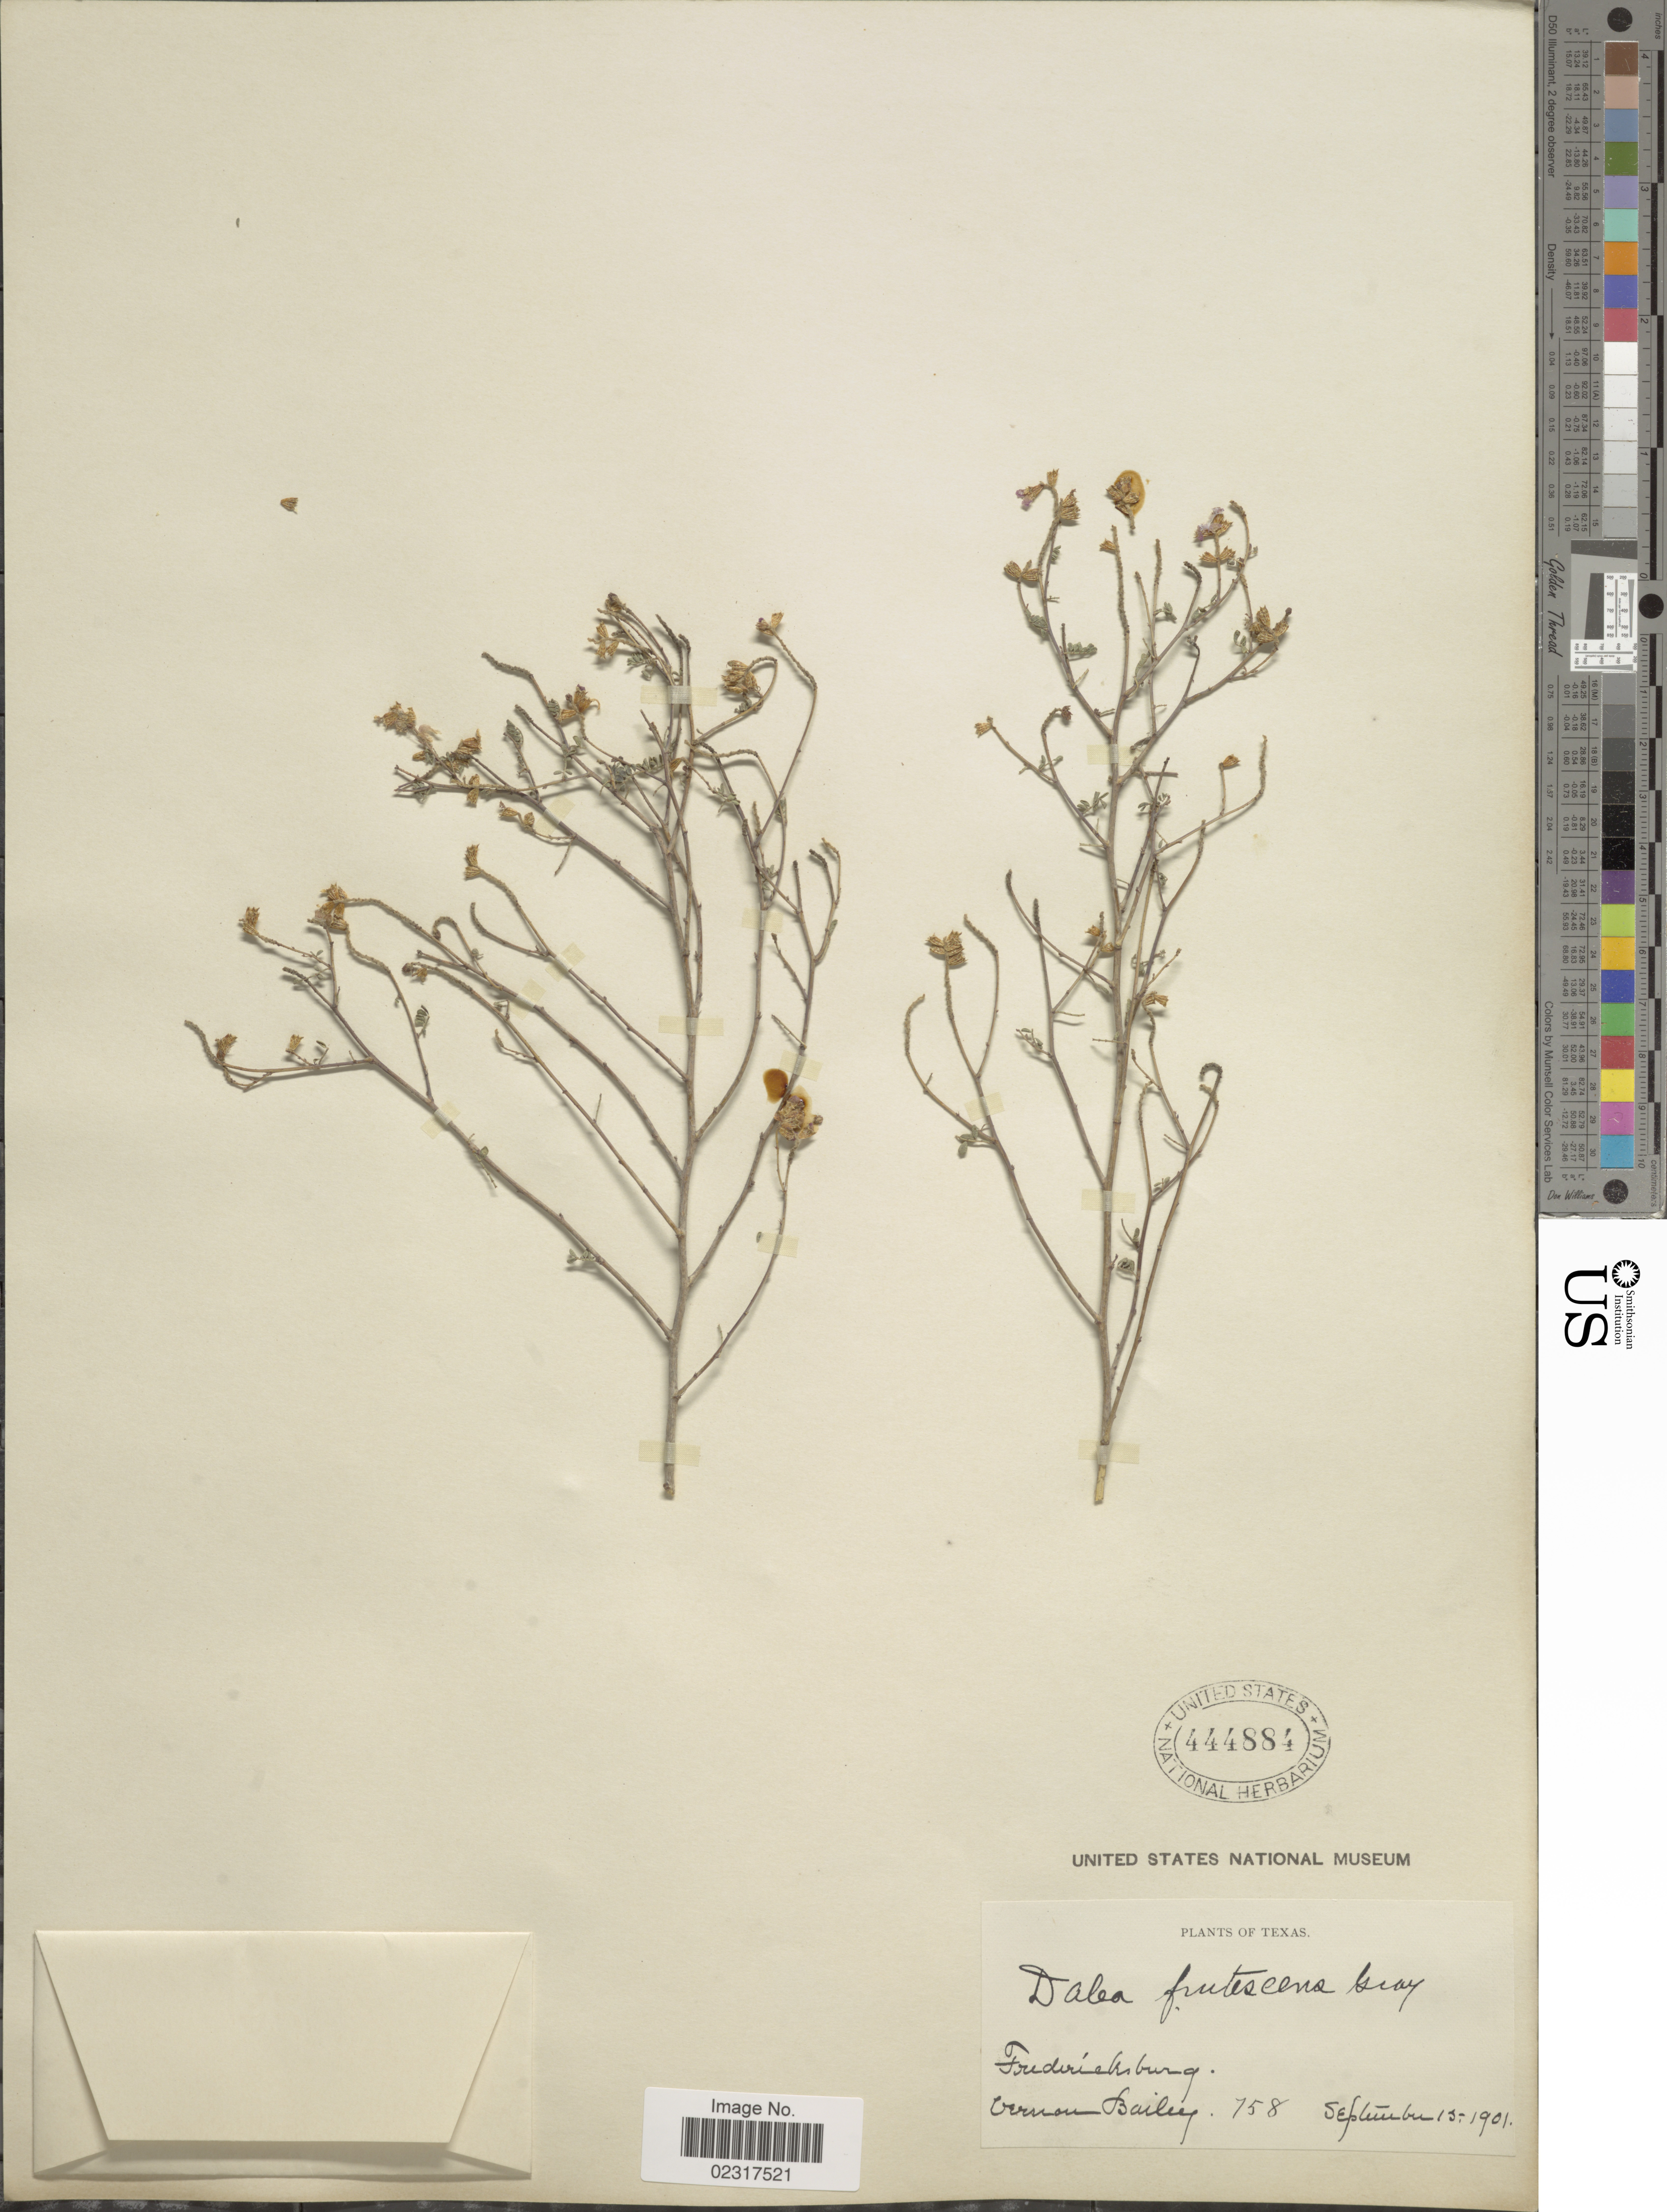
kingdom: Plantae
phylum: Tracheophyta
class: Magnoliopsida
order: Fabales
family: Fabaceae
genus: Dalea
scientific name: Dalea frutescens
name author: A. Gray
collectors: V. O. Bailey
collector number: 758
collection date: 1901-09-15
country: United States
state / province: Texas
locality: Frederiksburg.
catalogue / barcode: US 444884